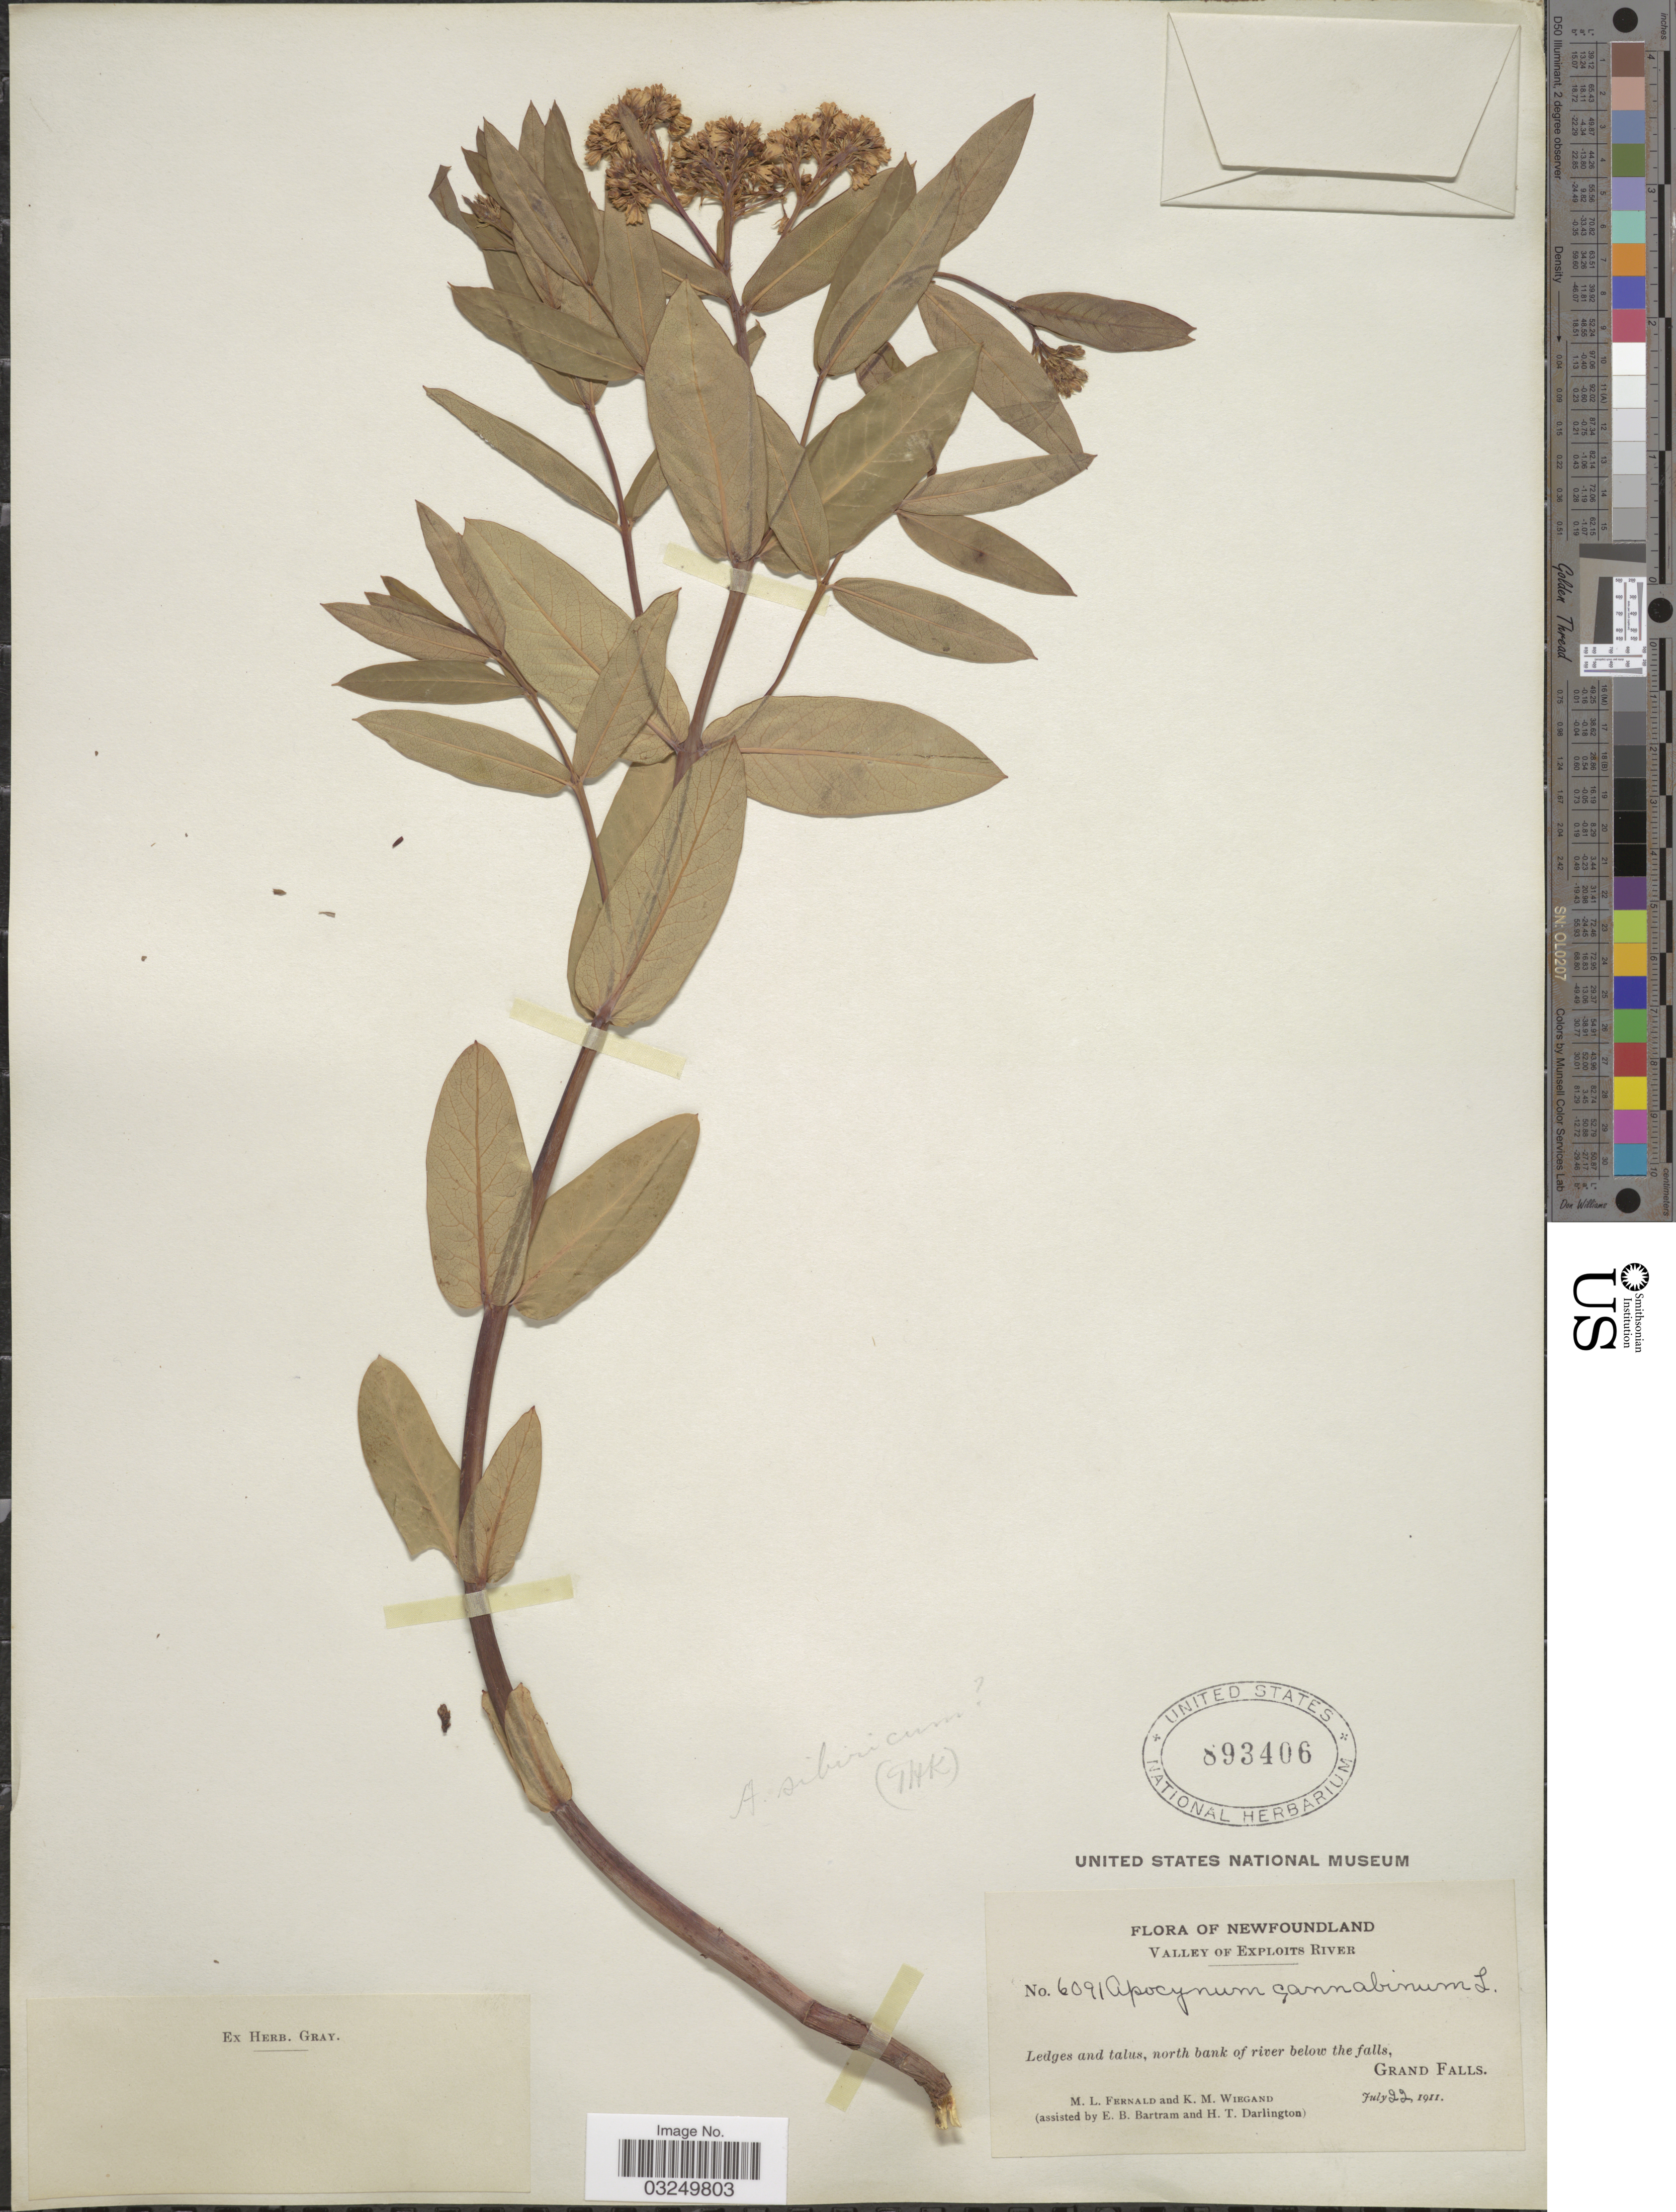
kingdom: Plantae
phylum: Tracheophyta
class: Magnoliopsida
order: Gentianales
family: Apocynaceae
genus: Apocynum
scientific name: Apocynum cannabinum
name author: L.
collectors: M. L. Fernald, K. M. Wiegand, E. B. Bartram & H. Darlington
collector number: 6091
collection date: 1911-07-22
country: Canada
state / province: Newfoundland and Labrador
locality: Valley of Exploits River, North bank of river below the falls, Grand Falls.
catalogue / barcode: US 893406